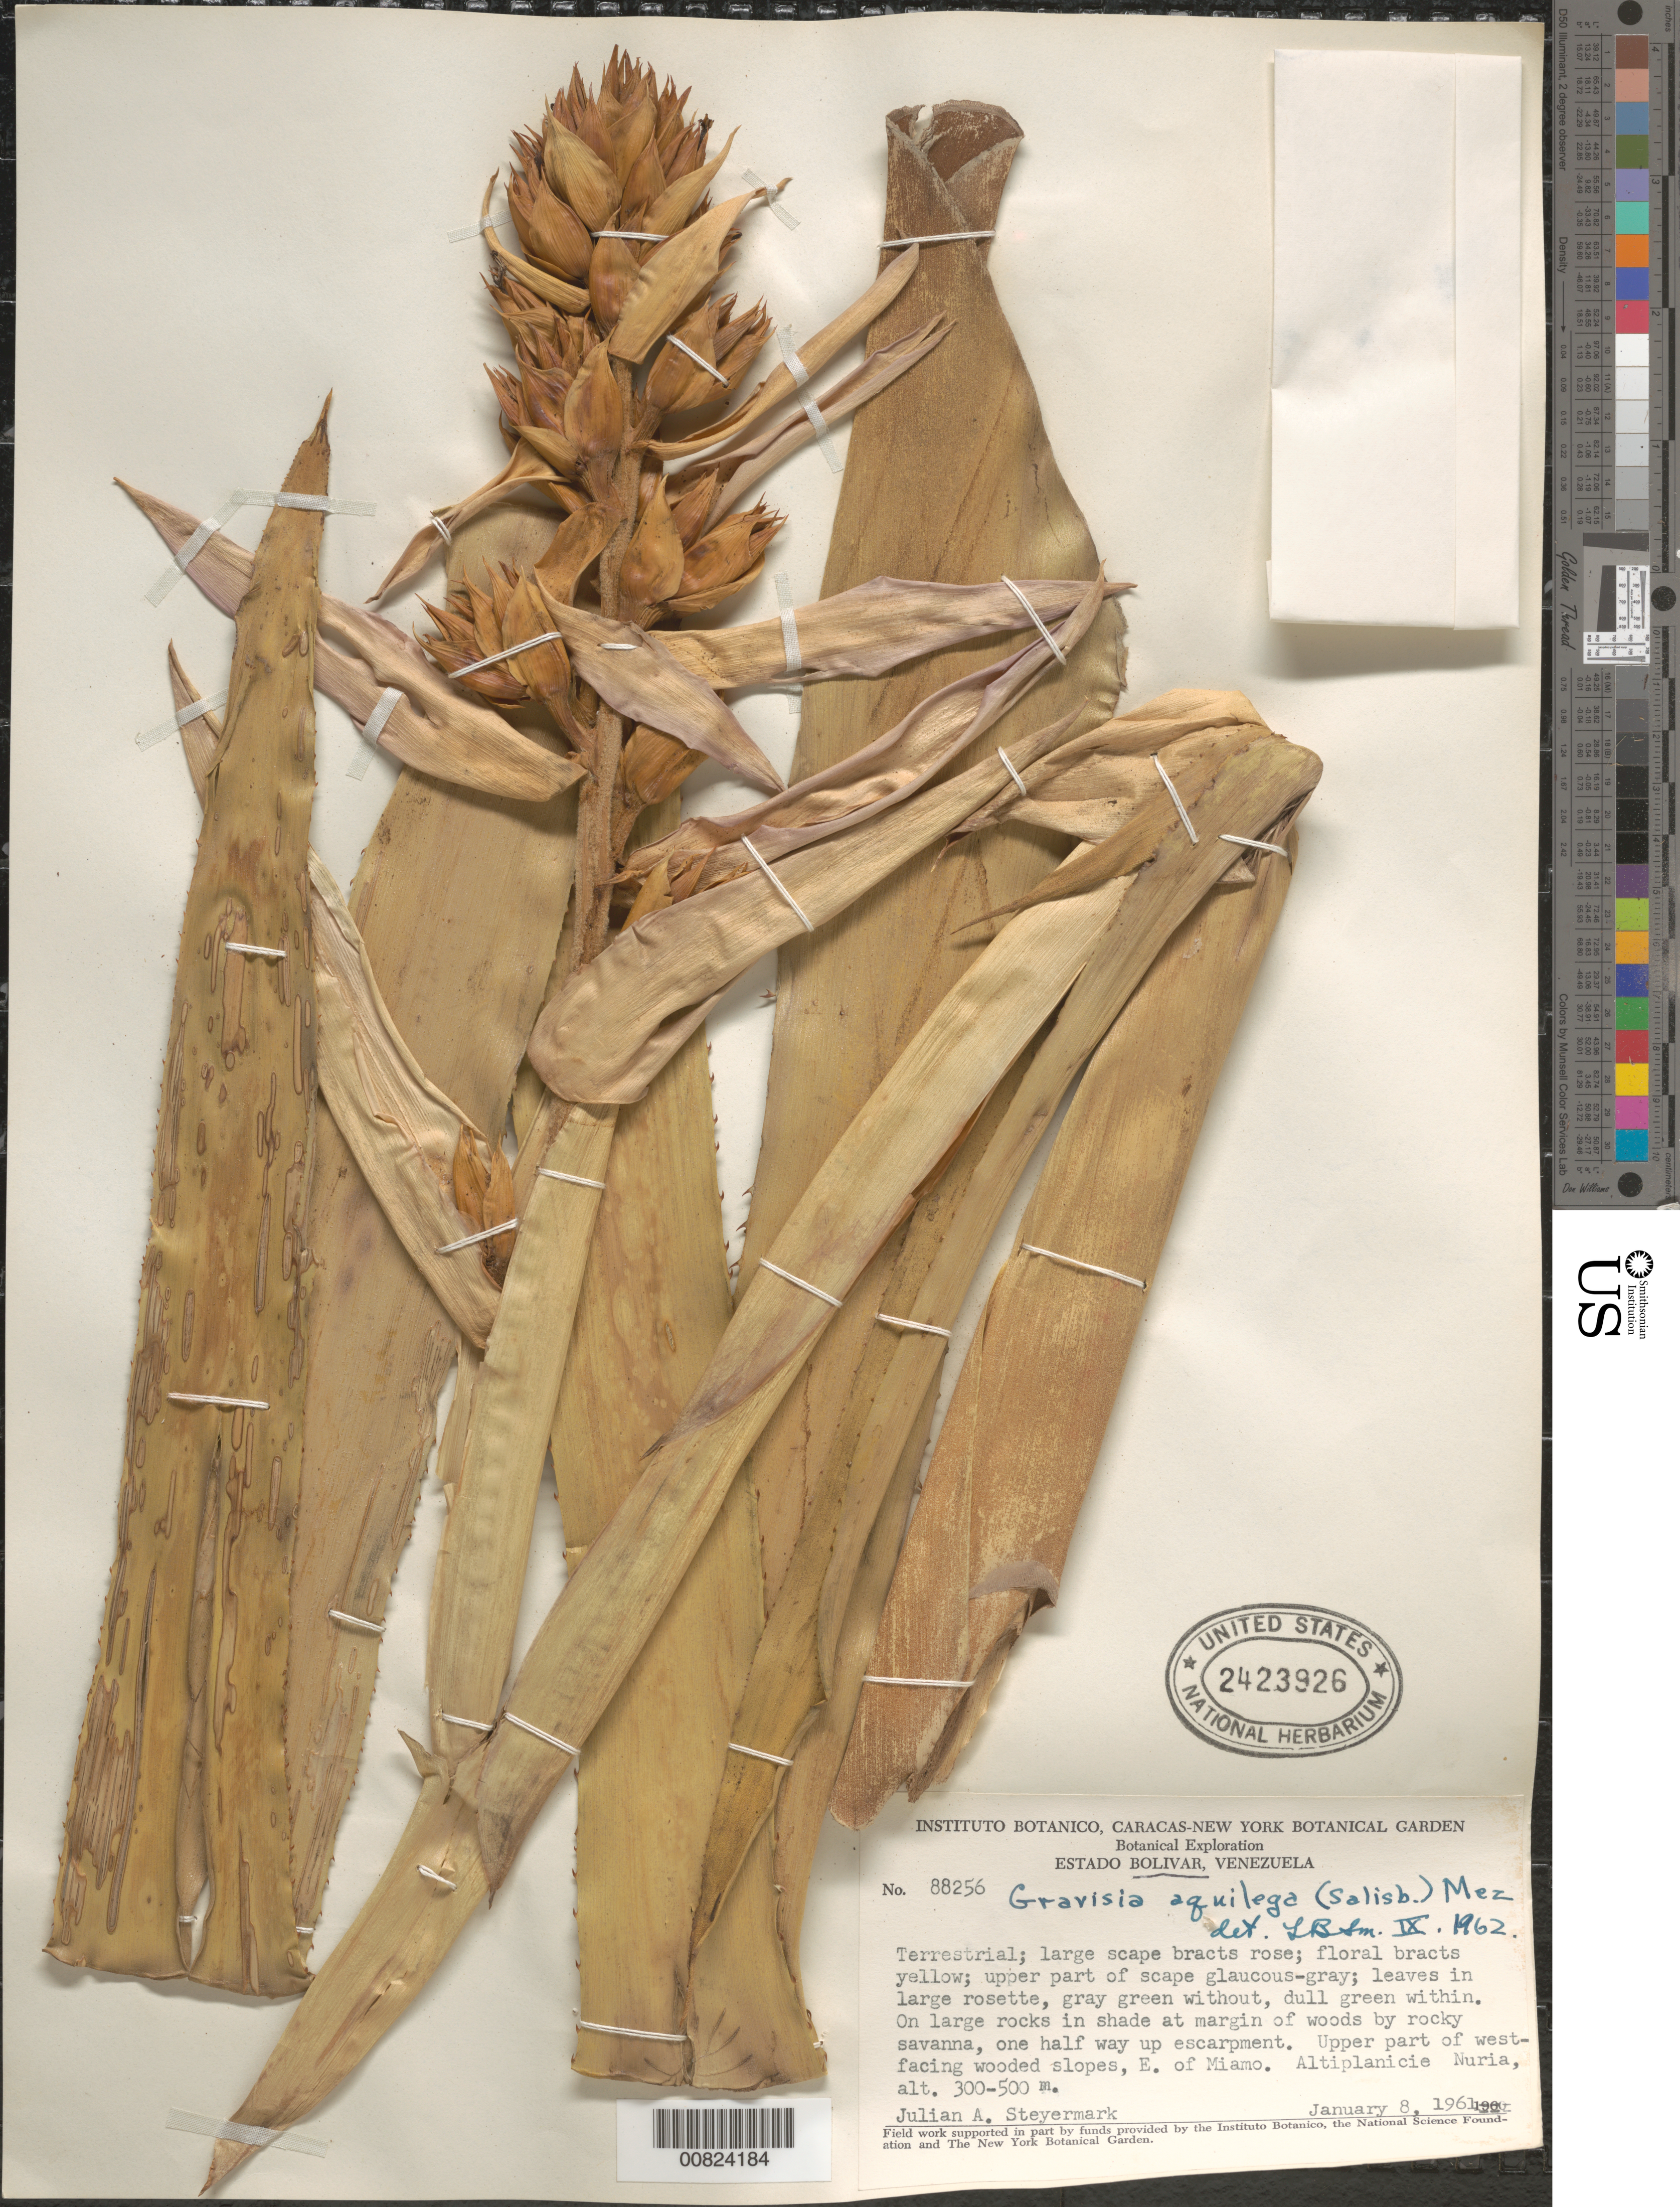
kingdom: Plantae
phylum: Tracheophyta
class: Liliopsida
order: Poales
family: Bromeliaceae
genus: Aechmea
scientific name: Aechmea aquilega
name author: (Salisb.) Griseb.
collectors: J. Steyermark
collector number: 88256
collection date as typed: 8-Jan-61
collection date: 1961-01-08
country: Venezuela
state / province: Bolívar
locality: Altiplanicie de Nuria, E of Miamo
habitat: On large rocks in shade at margin of woods by rocky savanna, one half way up escarpment; upper part of W-facing wooded slopes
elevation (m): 300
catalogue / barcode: US 2423926